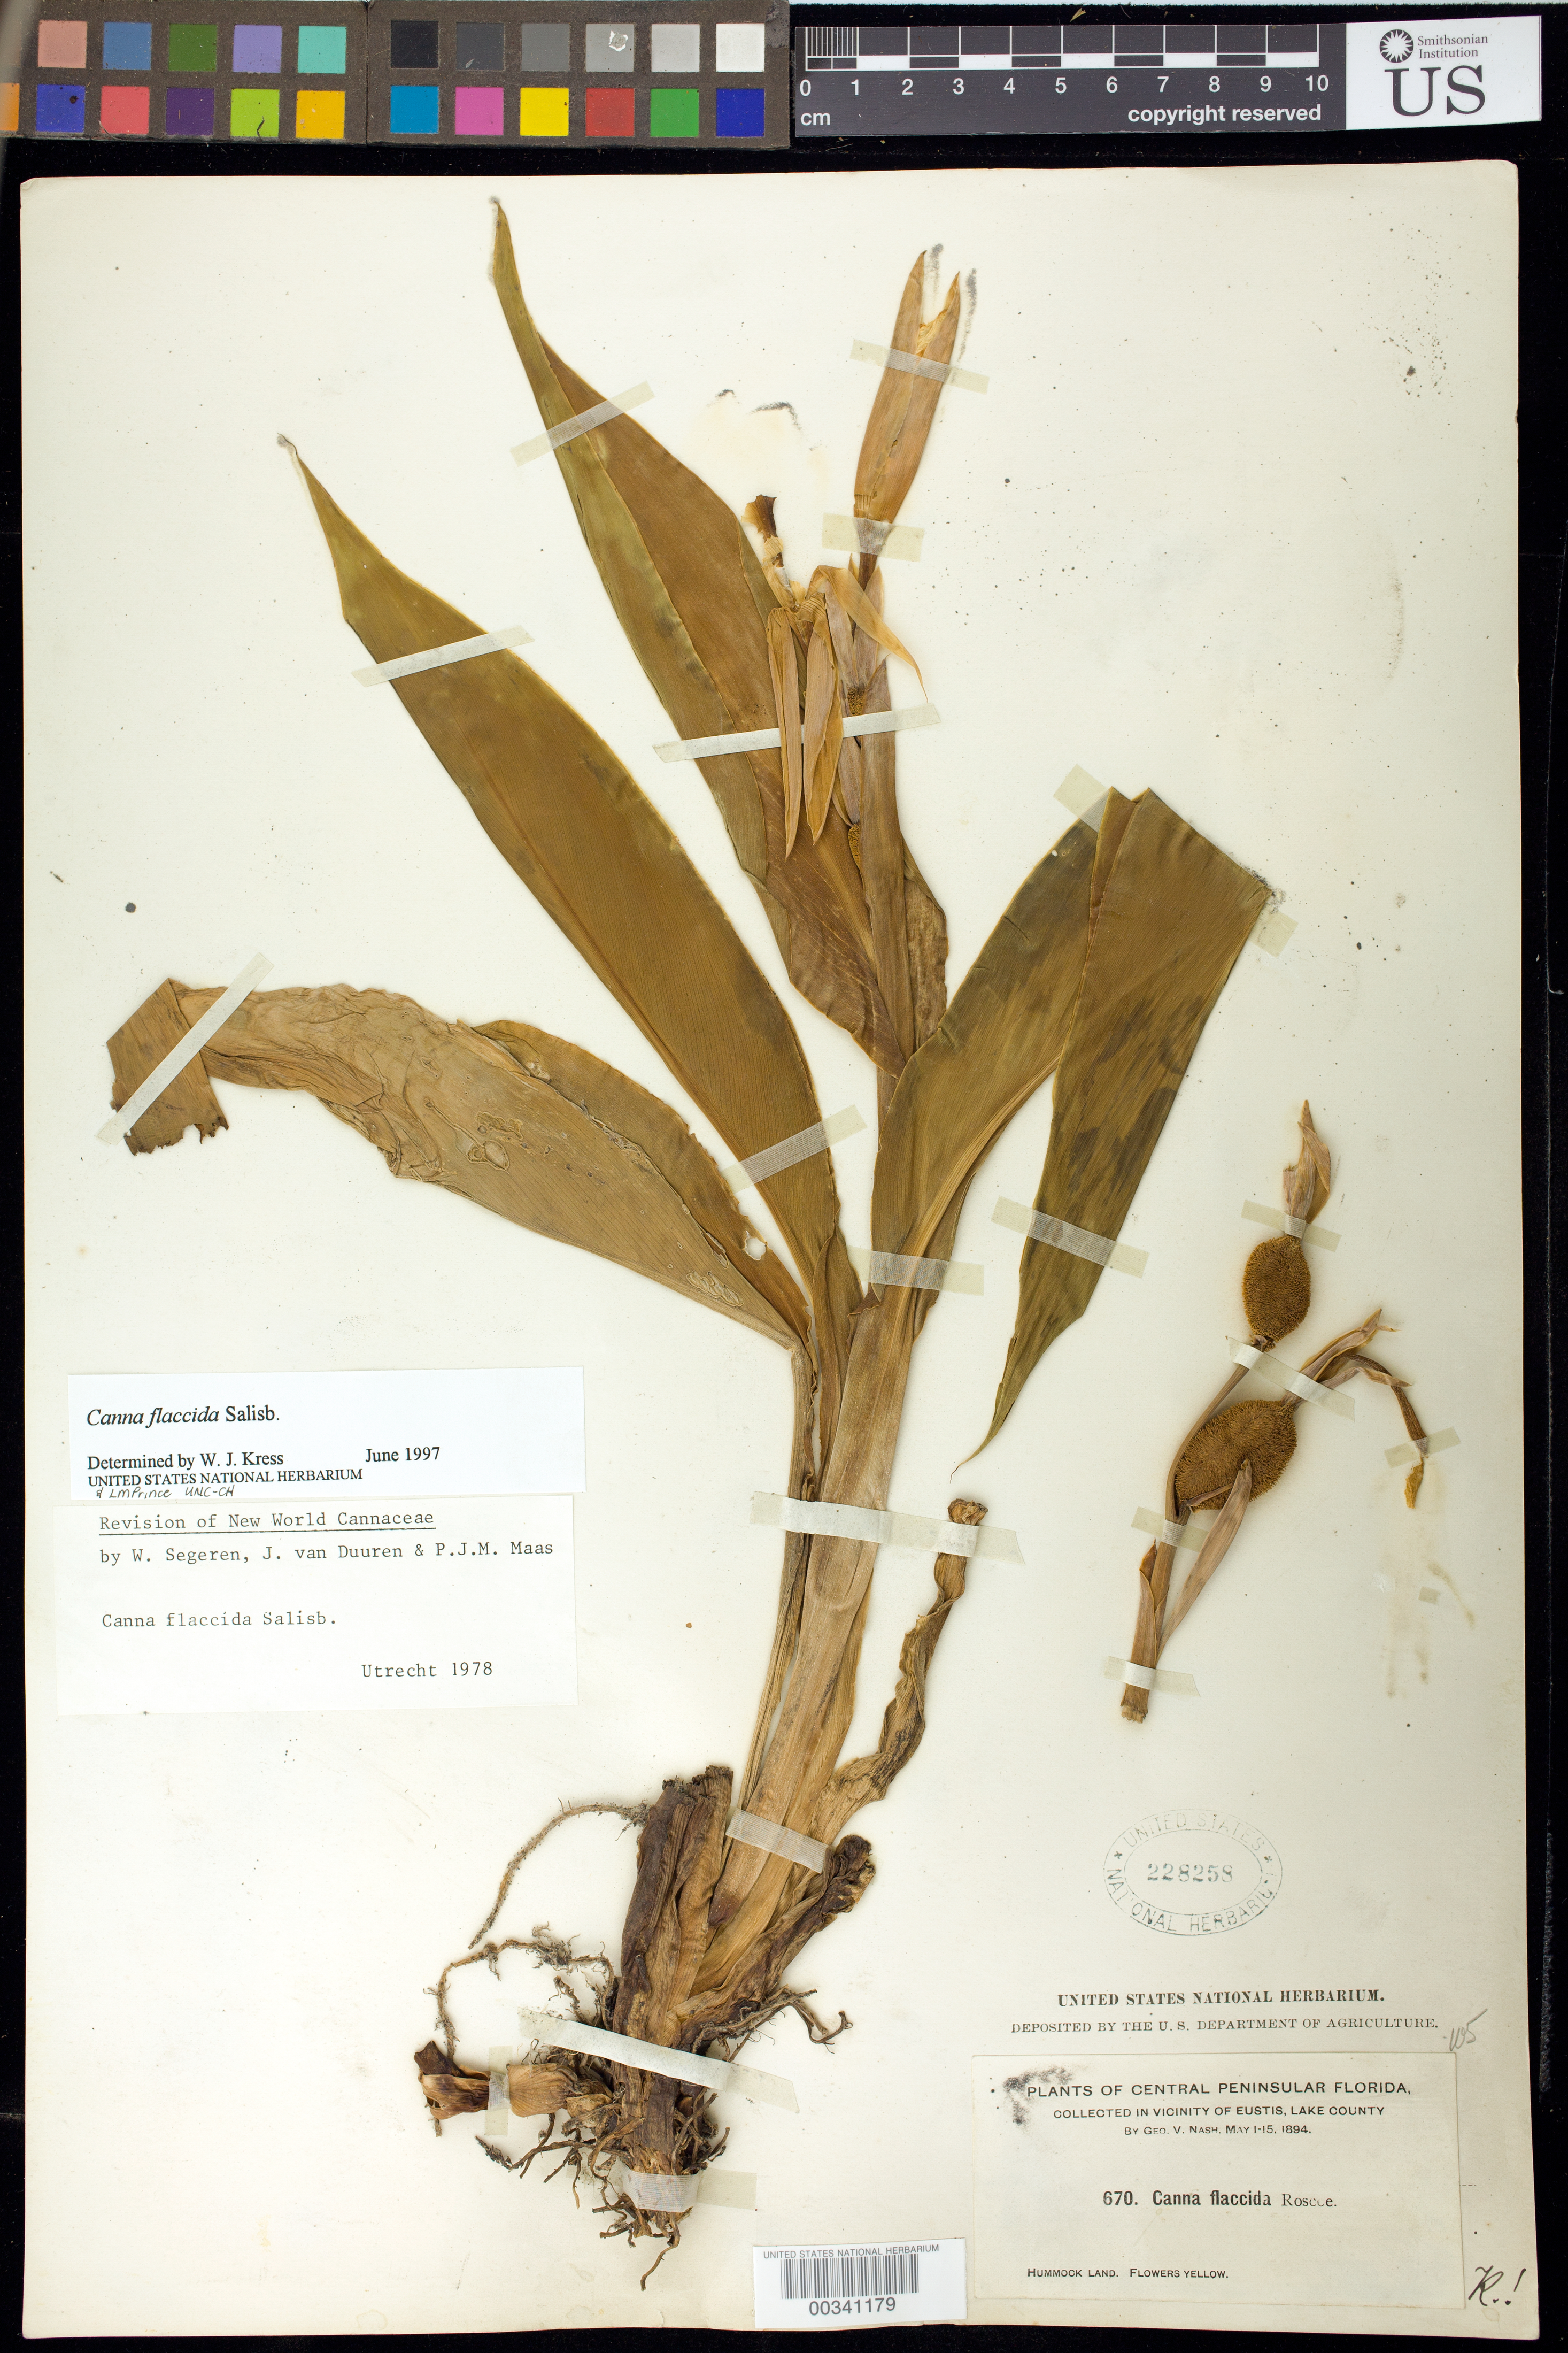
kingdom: Plantae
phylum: Tracheophyta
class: Liliopsida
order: Zingiberales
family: Cannaceae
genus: Canna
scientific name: Canna flaccida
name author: Salisb.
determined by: Segeren, W.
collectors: G. V. Nash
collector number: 670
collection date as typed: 01 May 1894 to 15 May 1894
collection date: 1894-05-01/1894-05-15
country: United States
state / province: Florida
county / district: Lake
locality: Plants of central peninsular florida, in vicinity of eustis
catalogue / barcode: US 228258